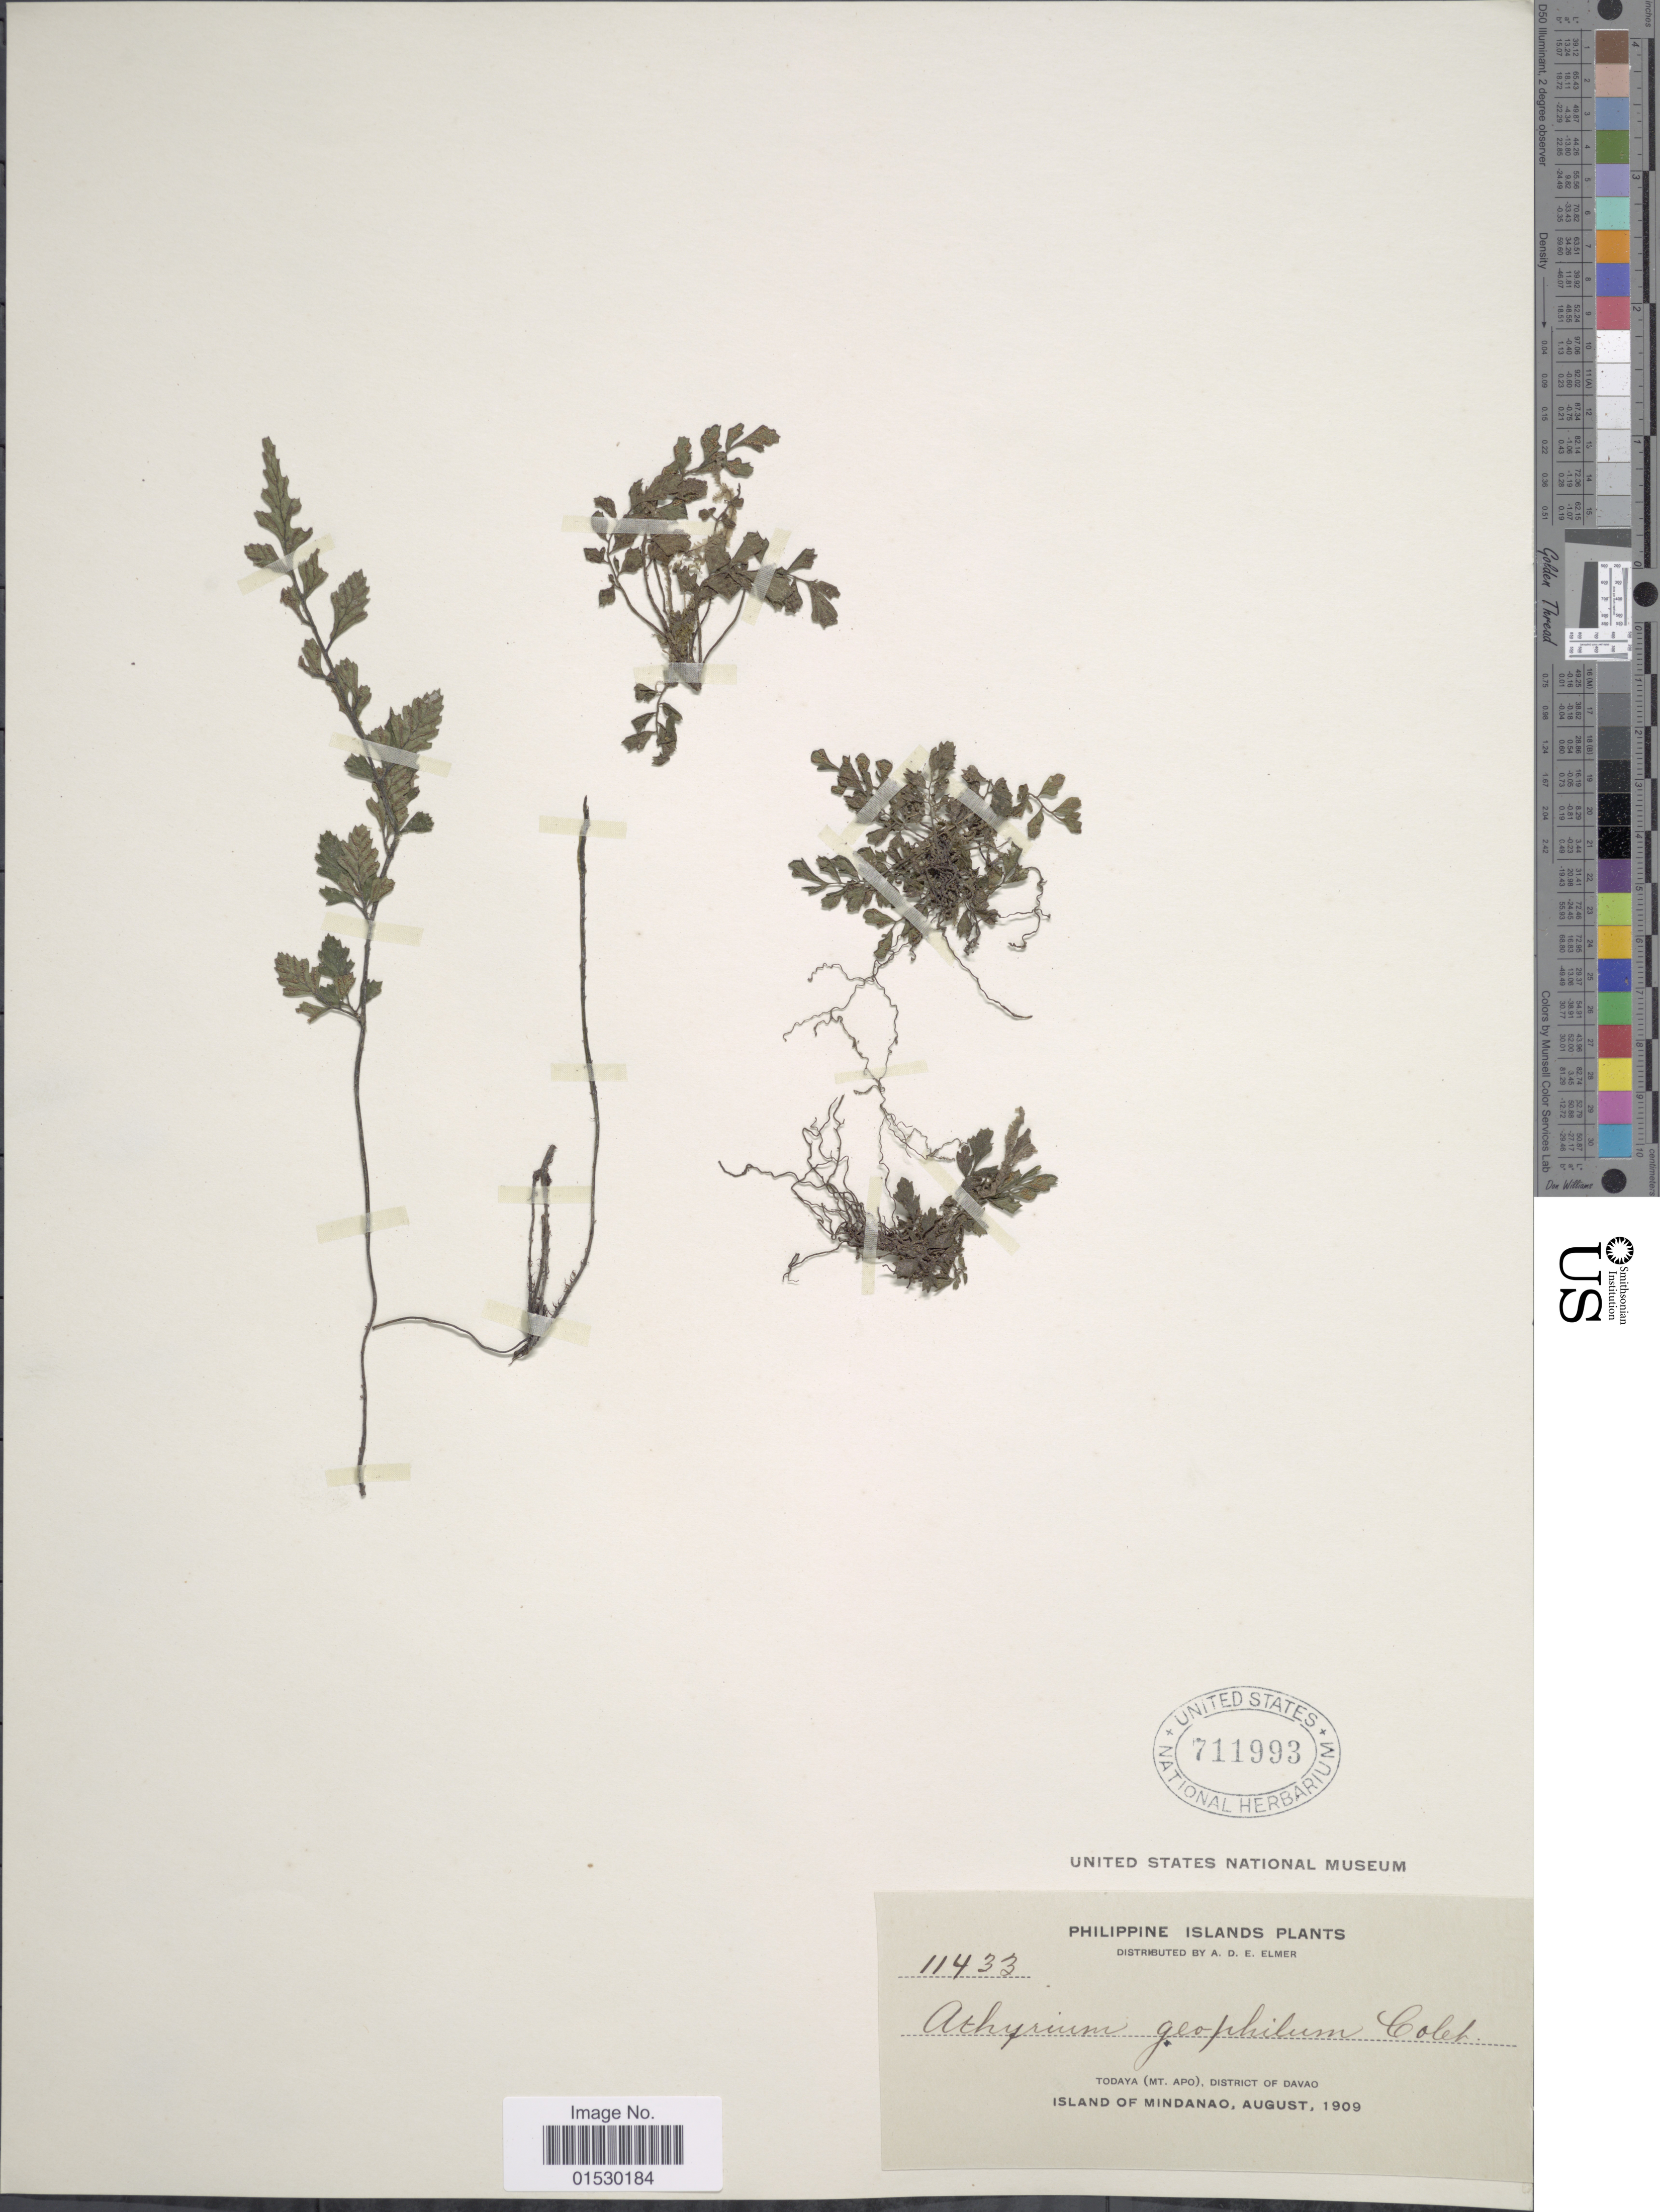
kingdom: Plantae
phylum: Tracheophyta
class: Polypodiopsida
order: Polypodiales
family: Athyriaceae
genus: Athyrium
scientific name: Athyrium geophilum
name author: Copel.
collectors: A. D. E. Elmer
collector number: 11433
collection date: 1909-08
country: Philippines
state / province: Davao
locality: Philippine Islands. Todaya (Mt. Apo), District of Davao. Island of Mindanao.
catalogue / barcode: US 711993